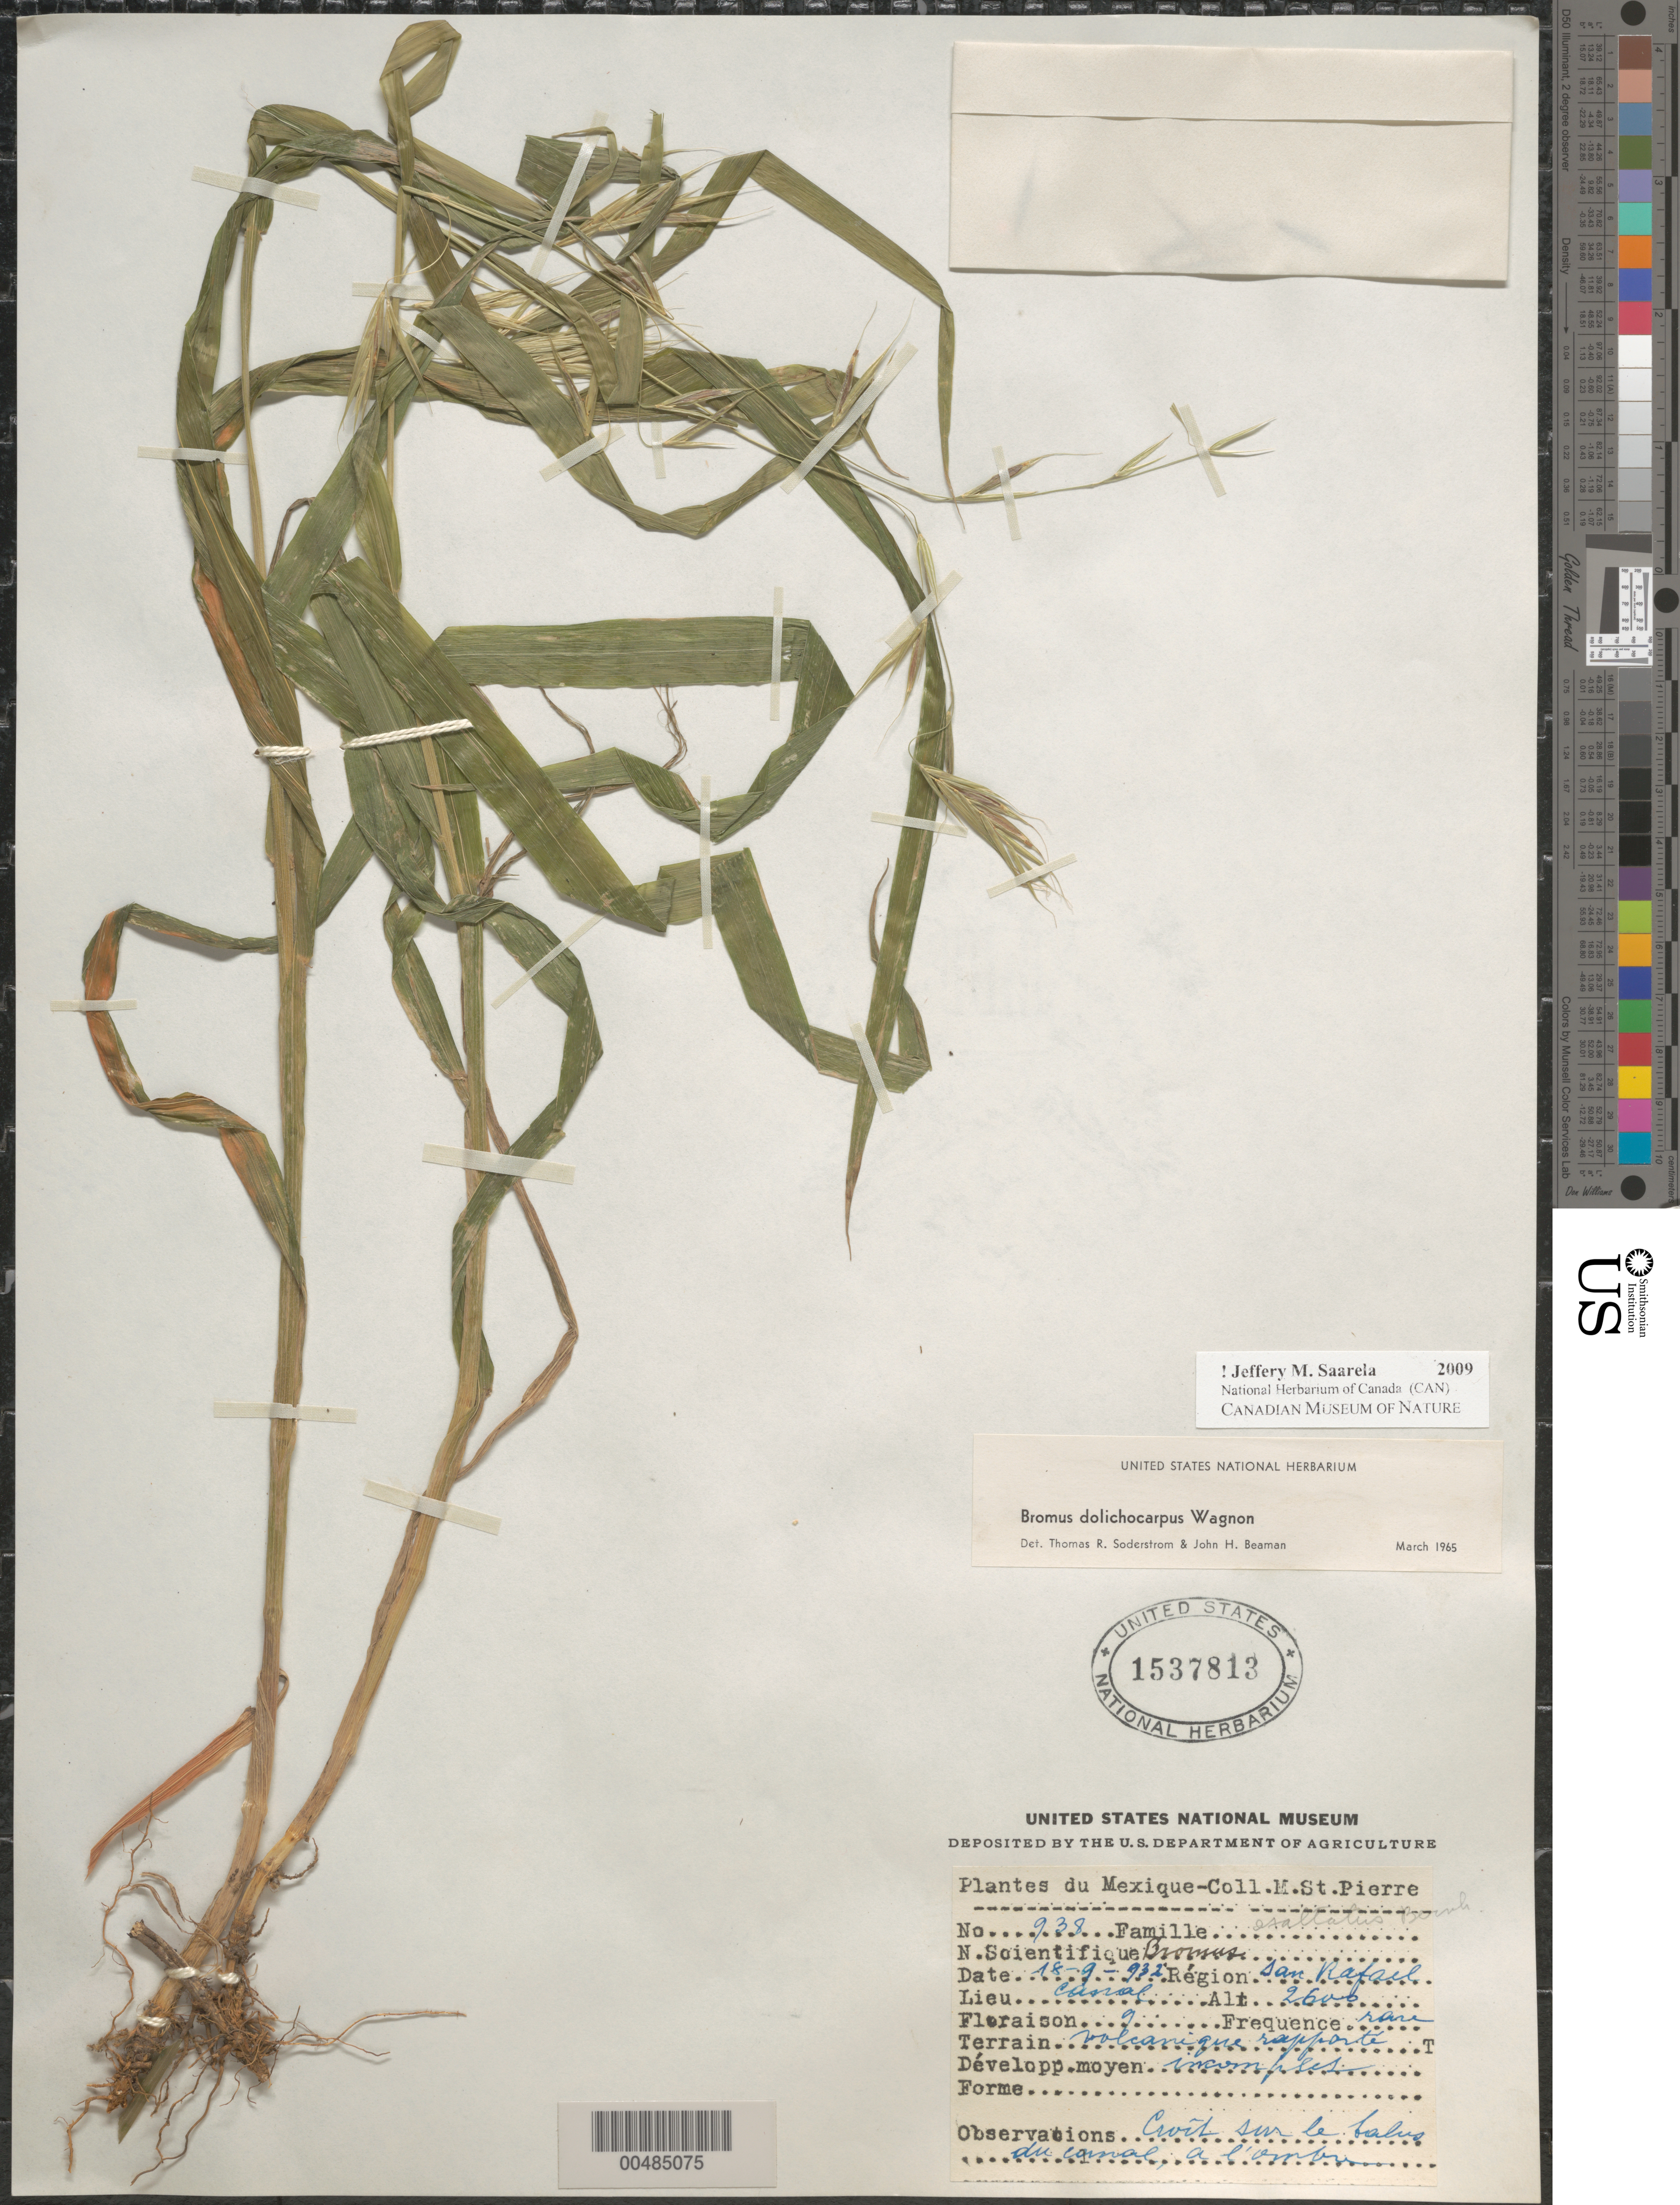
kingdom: Plantae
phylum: Tracheophyta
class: Liliopsida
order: Poales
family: Poaceae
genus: Bromus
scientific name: Bromus dolichocarpus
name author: Wagnon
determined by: Soderstrom, T. R.; Beaman, J. H.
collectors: M. Saint-Pierre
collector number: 938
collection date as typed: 18 Sep 1932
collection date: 1932-09-18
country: Mexico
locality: San Rafael, canal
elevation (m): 2600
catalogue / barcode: US 1537813